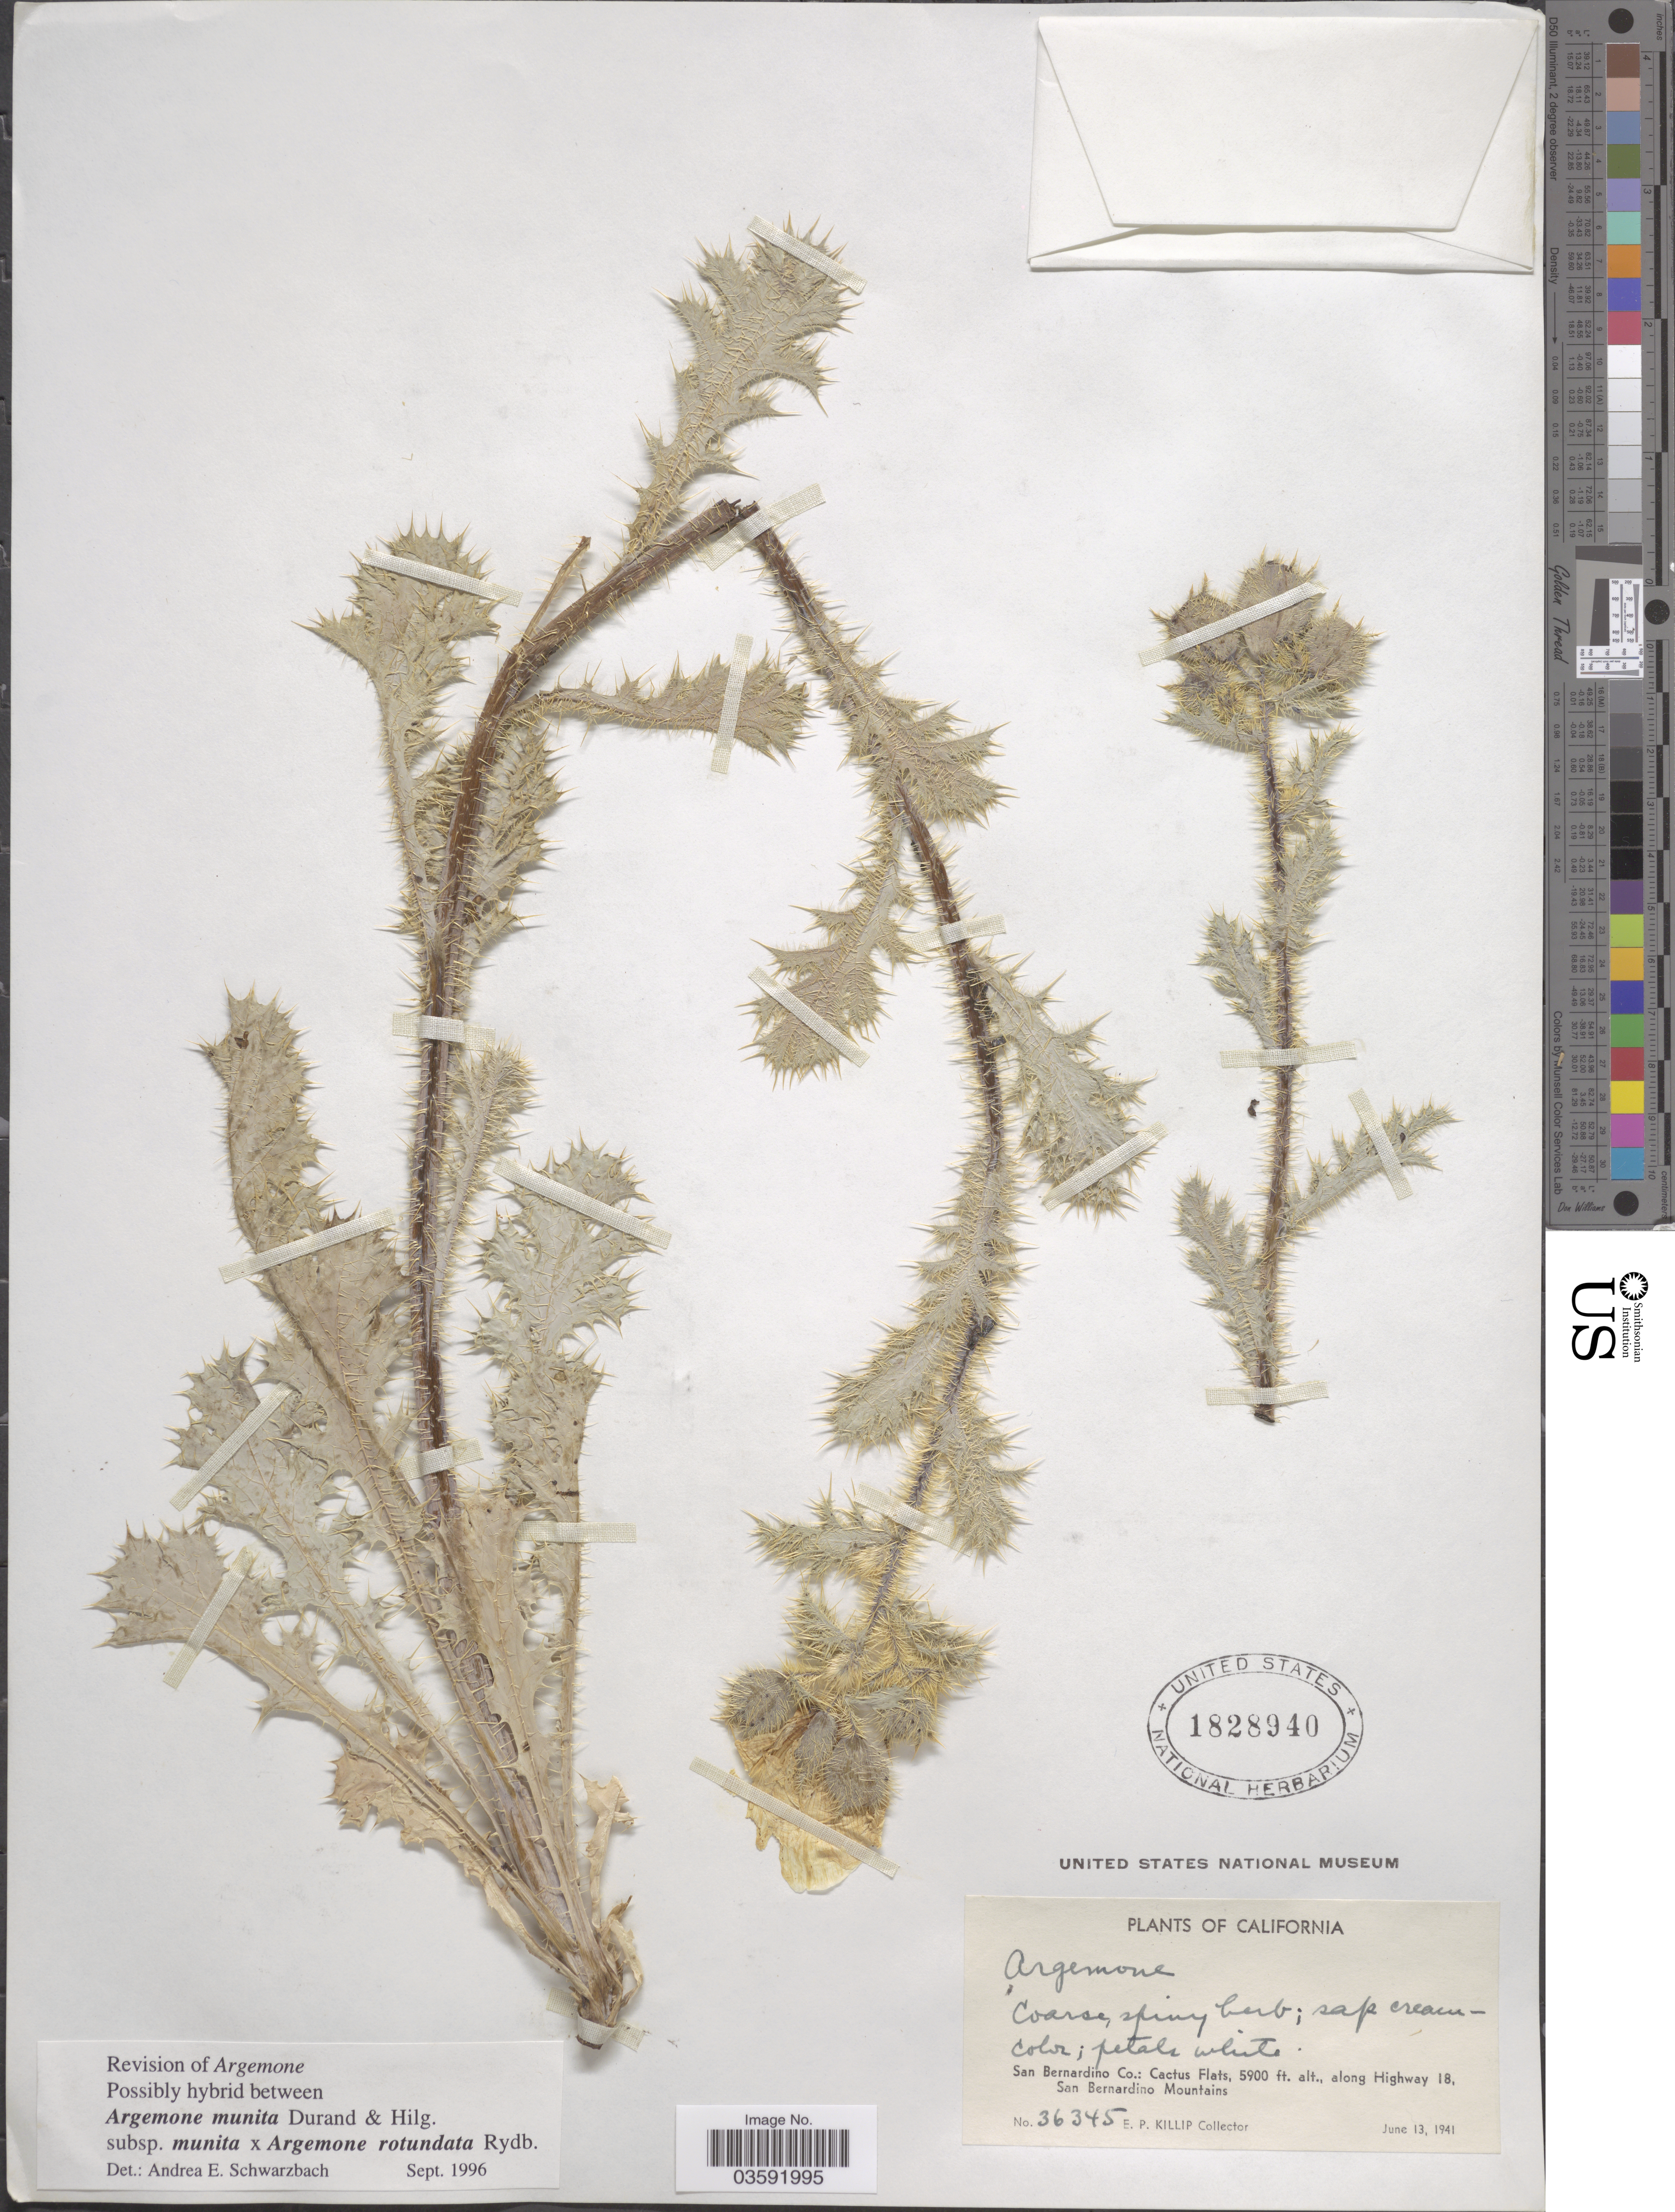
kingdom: Plantae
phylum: Tracheophyta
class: Magnoliopsida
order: Ranunculales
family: Papaveraceae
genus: Argemone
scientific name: Argemone munita Durand & Hilg. subsp. munita x A. munita subsp. rotundata (Rydb.) G.B. Ownbey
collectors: E. P. Killip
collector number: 36345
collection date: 1941-06-13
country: United States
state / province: California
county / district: San Bernardino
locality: San Bernardino Co.: Cactus Flats, along Highway 18, San Bernardino Mountains.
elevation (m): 1798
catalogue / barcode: US 1828940